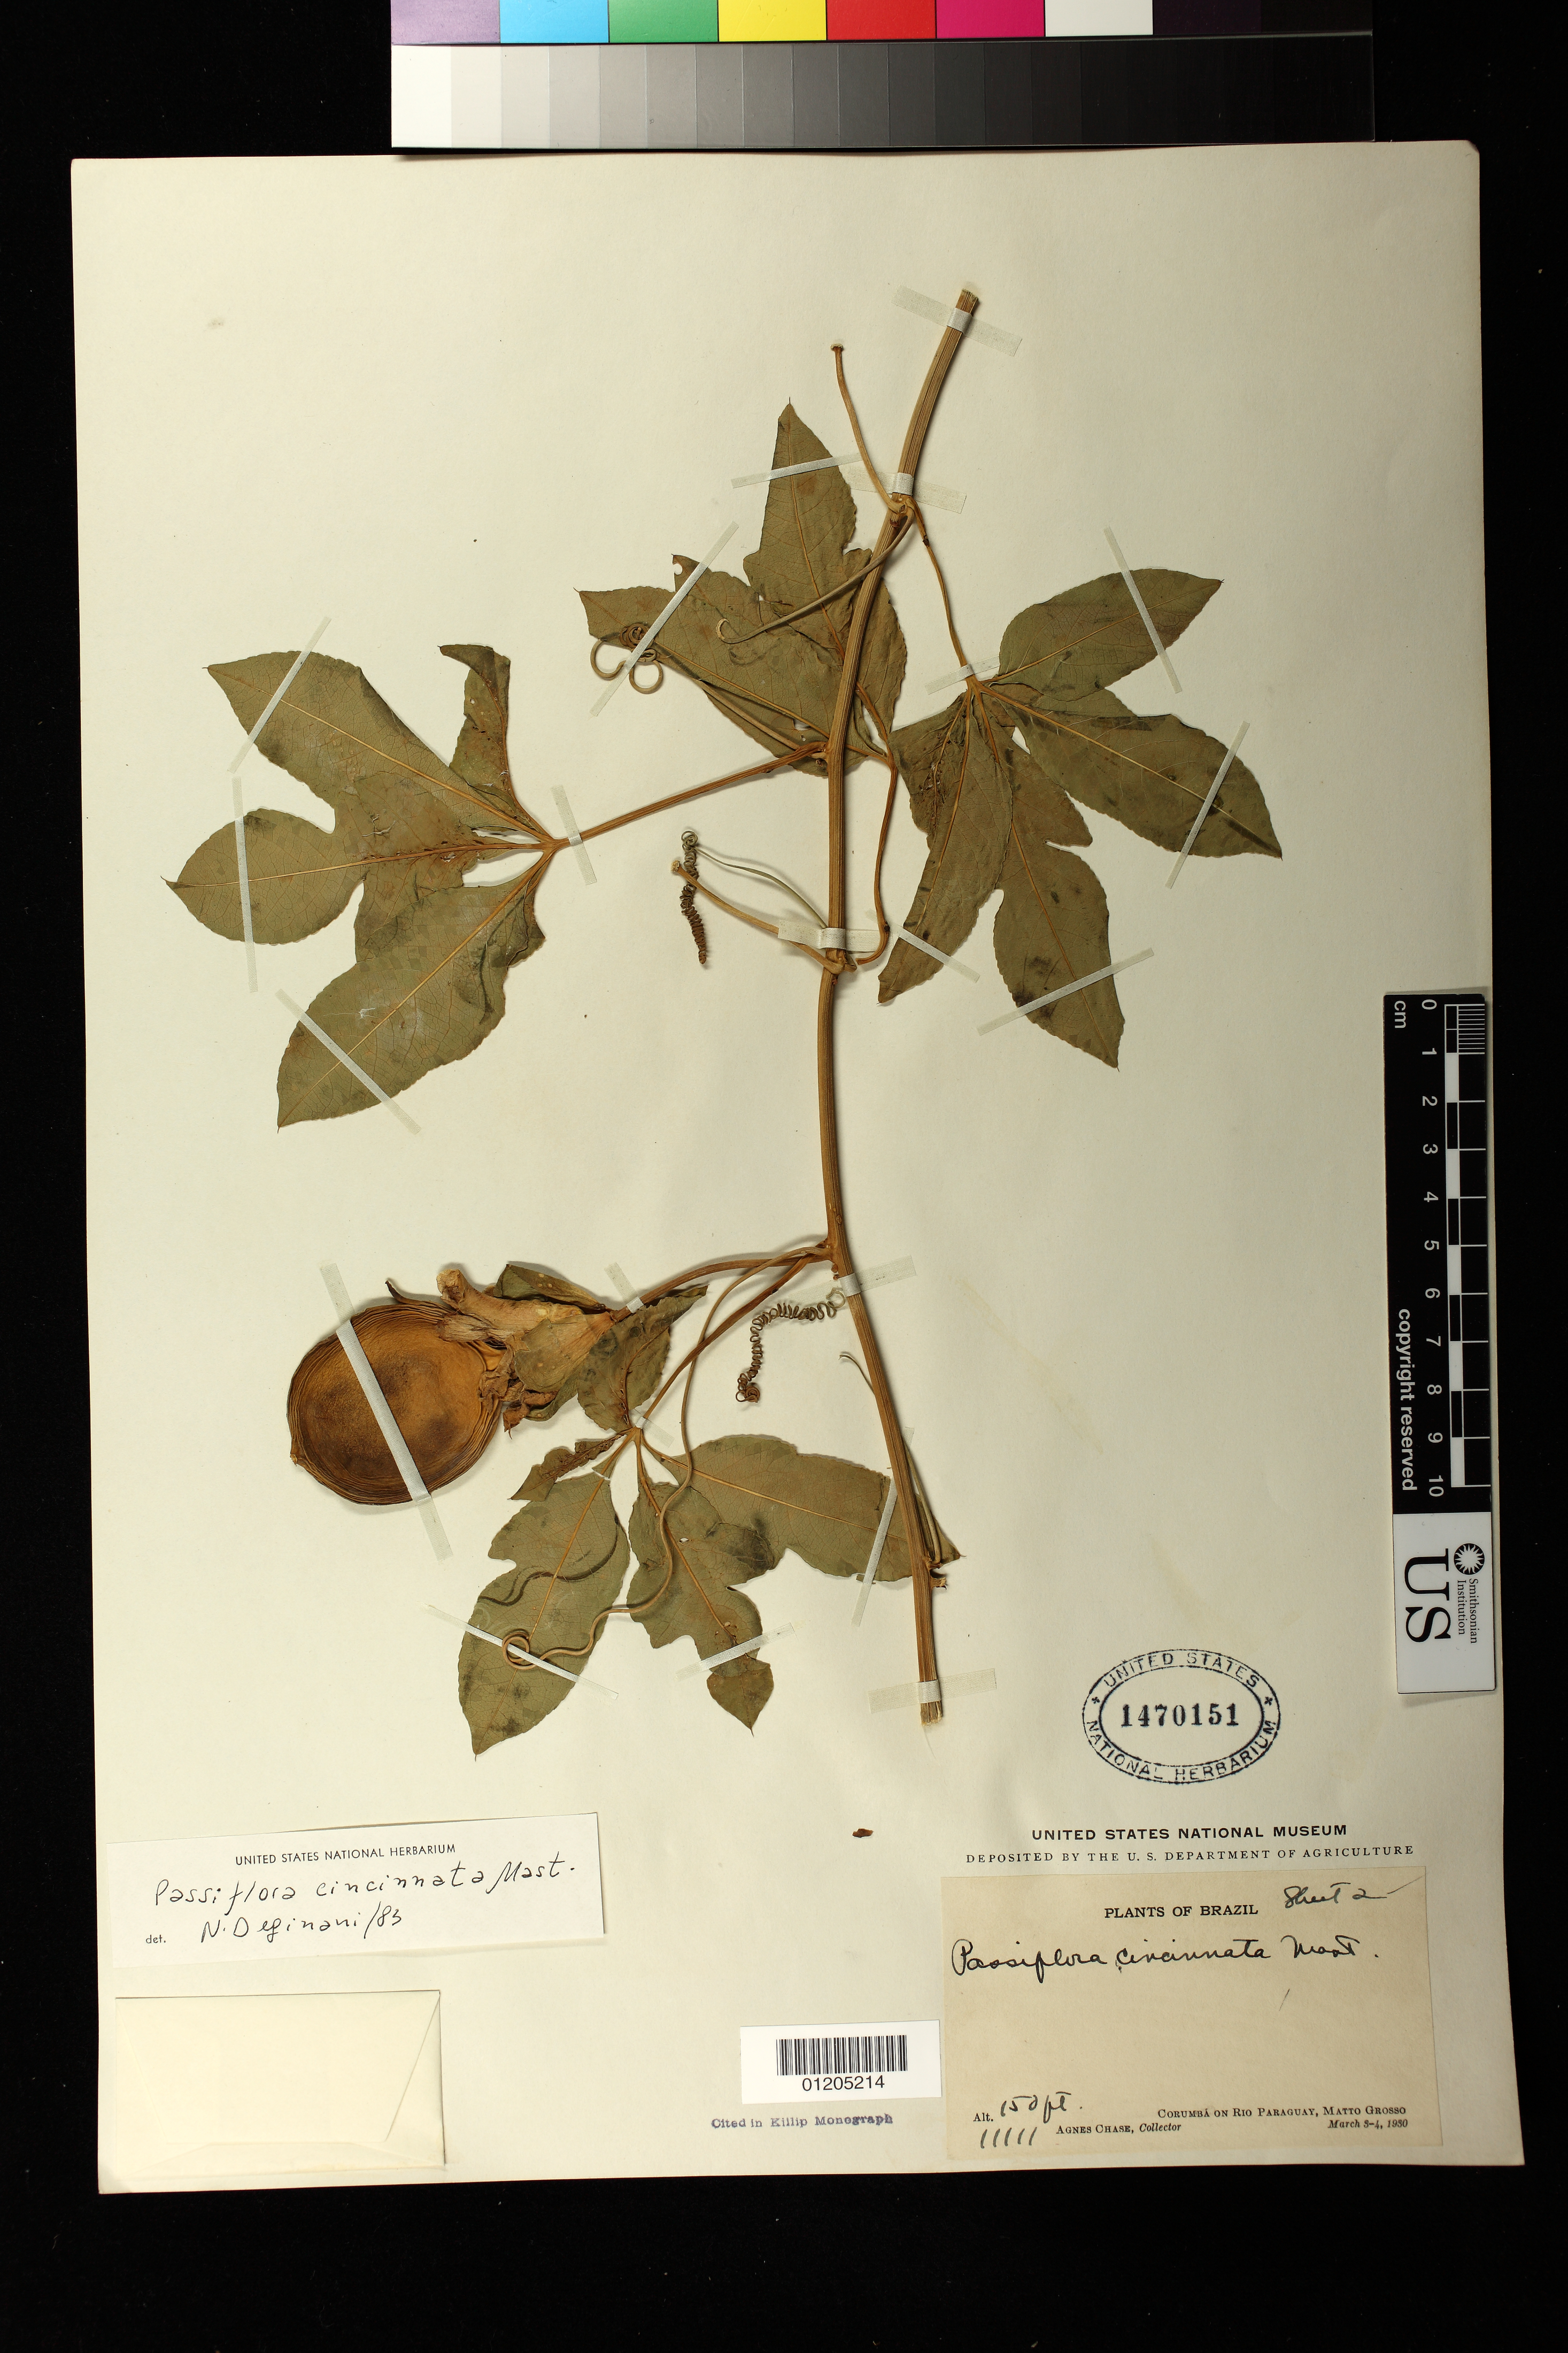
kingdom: Plantae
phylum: Tracheophyta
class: Magnoliopsida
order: Malpighiales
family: Passifloraceae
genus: Passiflora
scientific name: Passiflora cincinnata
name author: Mast.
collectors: A. Chase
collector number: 11111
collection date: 1930-03-03/1930-03-04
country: Brazil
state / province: Mato Grosso do Sul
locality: Corumba on Rio Paraguay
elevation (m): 46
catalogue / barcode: US 1470151